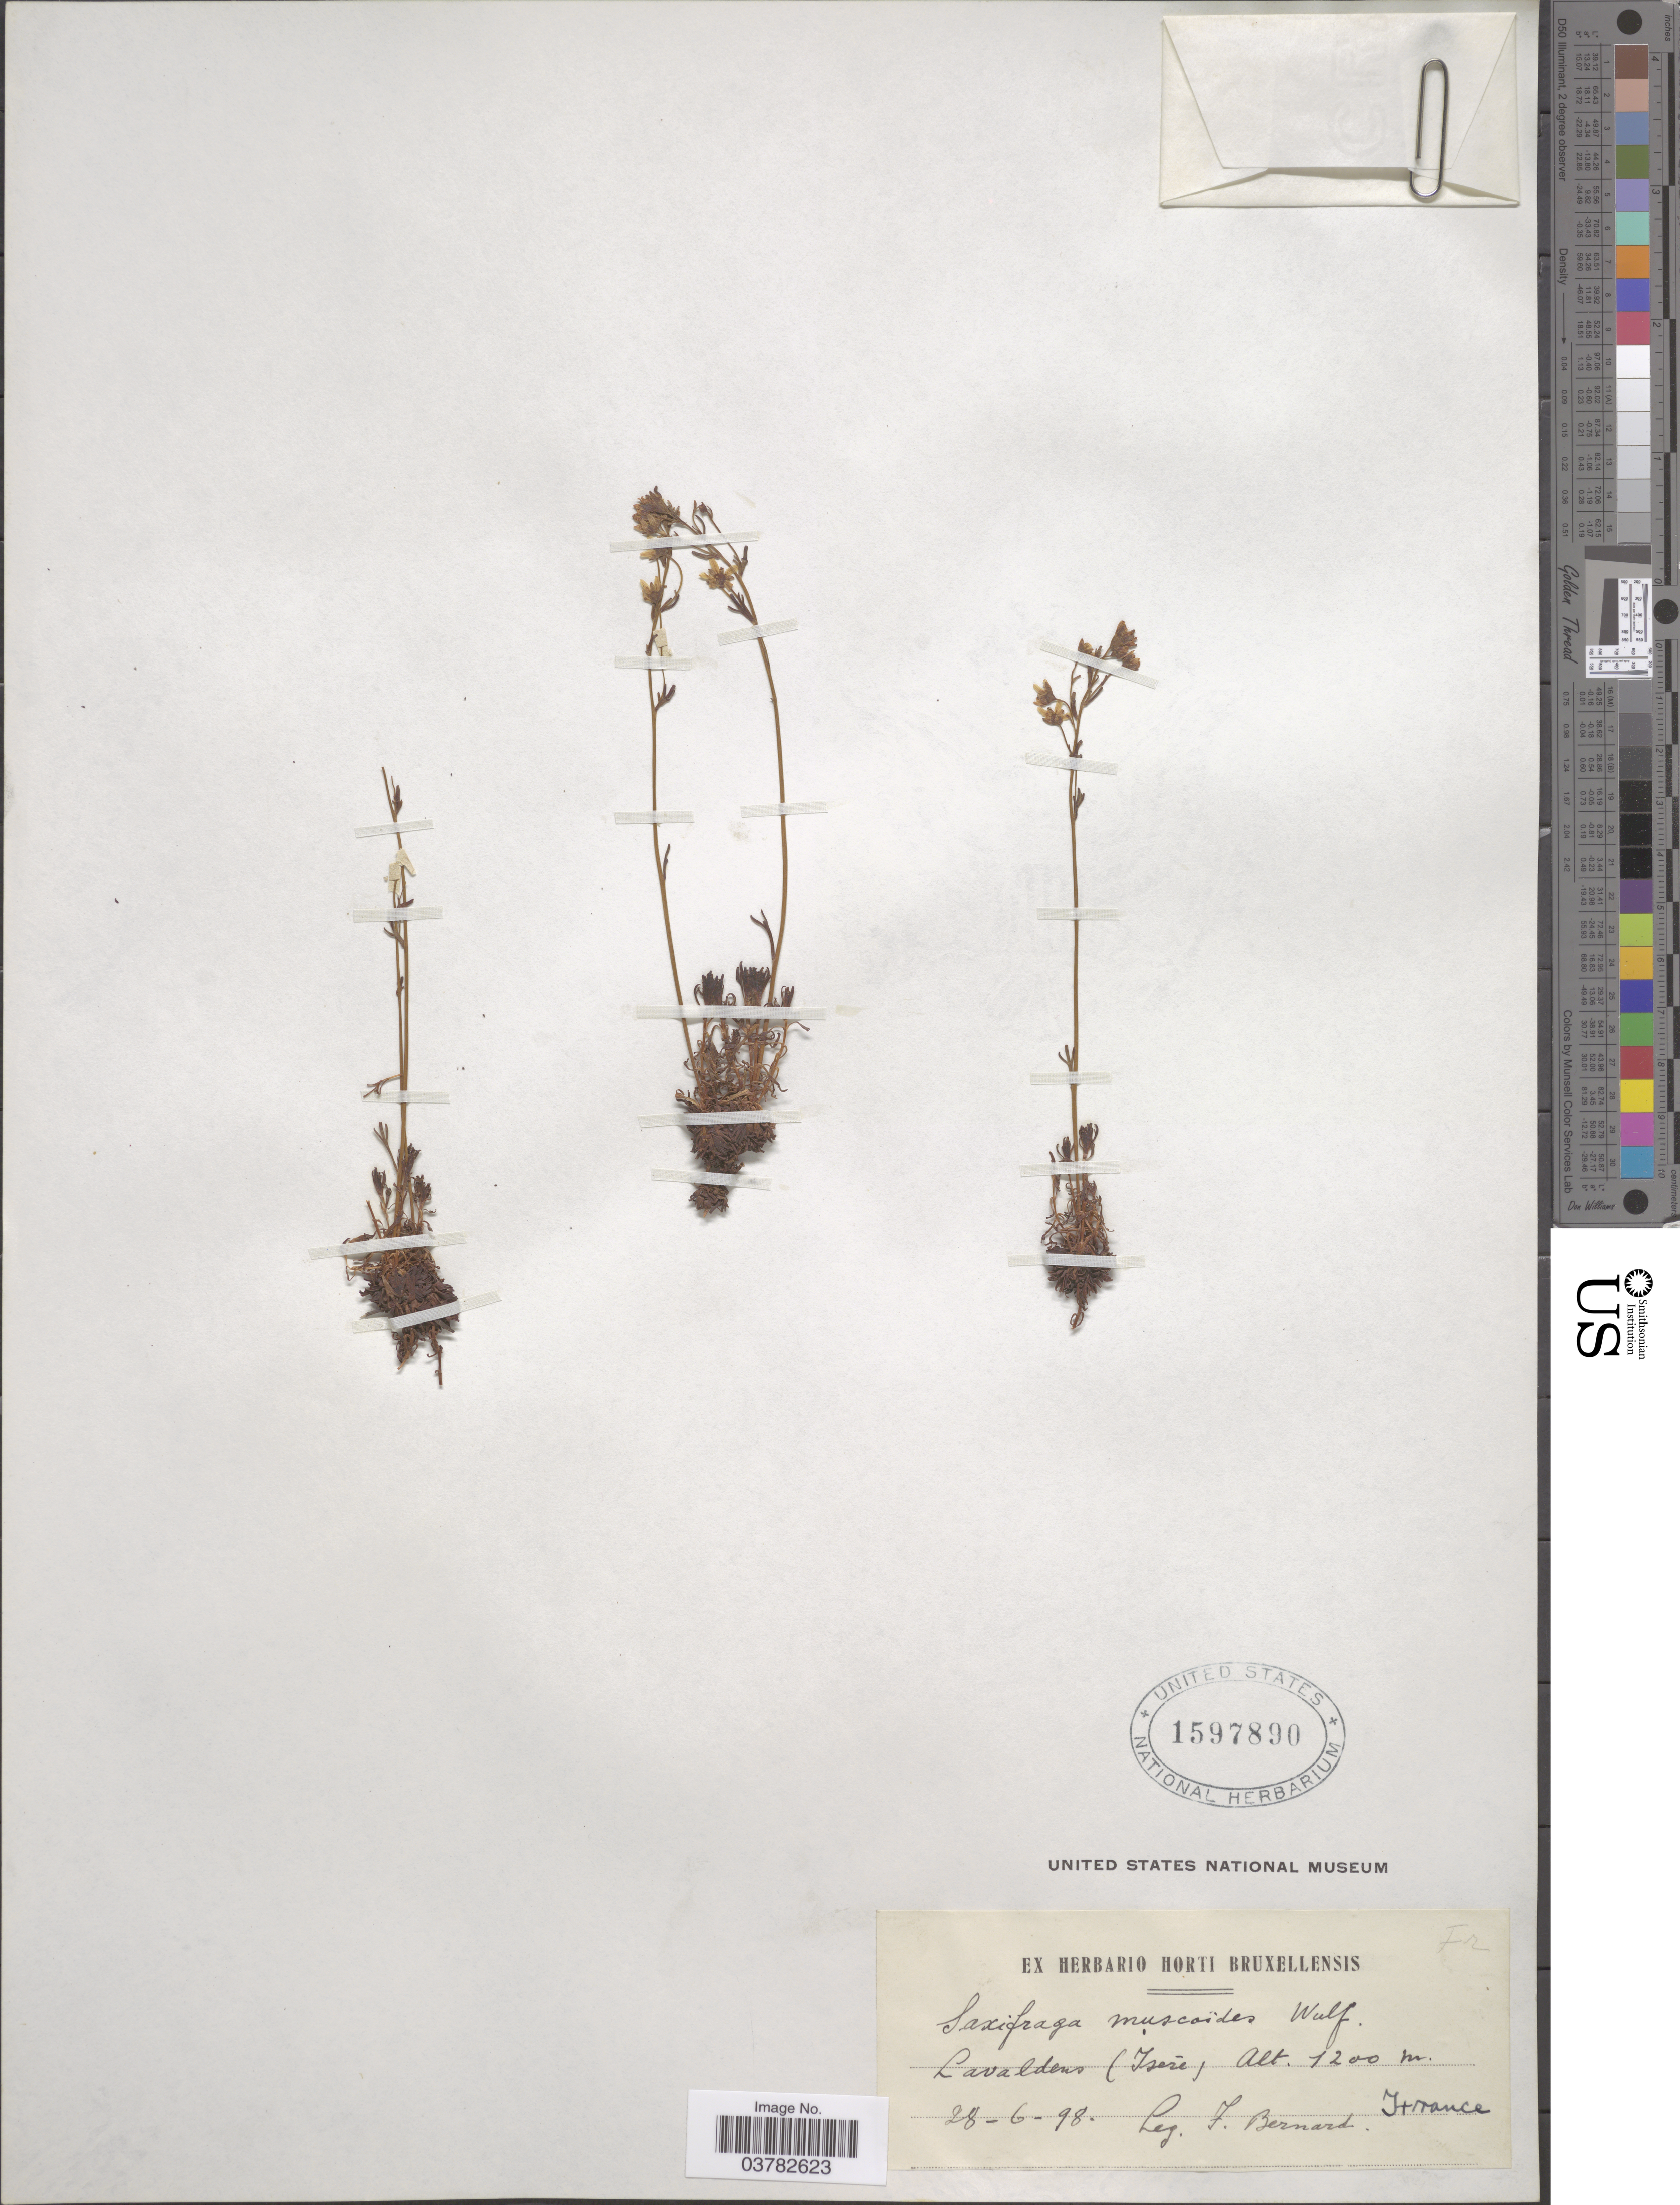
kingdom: Plantae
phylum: Tracheophyta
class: Magnoliopsida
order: Saxifragales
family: Saxifragaceae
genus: Saxifraga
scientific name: Saxifraga muscoides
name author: All.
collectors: F. Bernard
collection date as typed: Transcribed d/m/y: 28/6/98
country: France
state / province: Auvergne-Rhône-Alpes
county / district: Isère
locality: Lavaldens (Isére).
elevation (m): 1200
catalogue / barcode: US 1597890